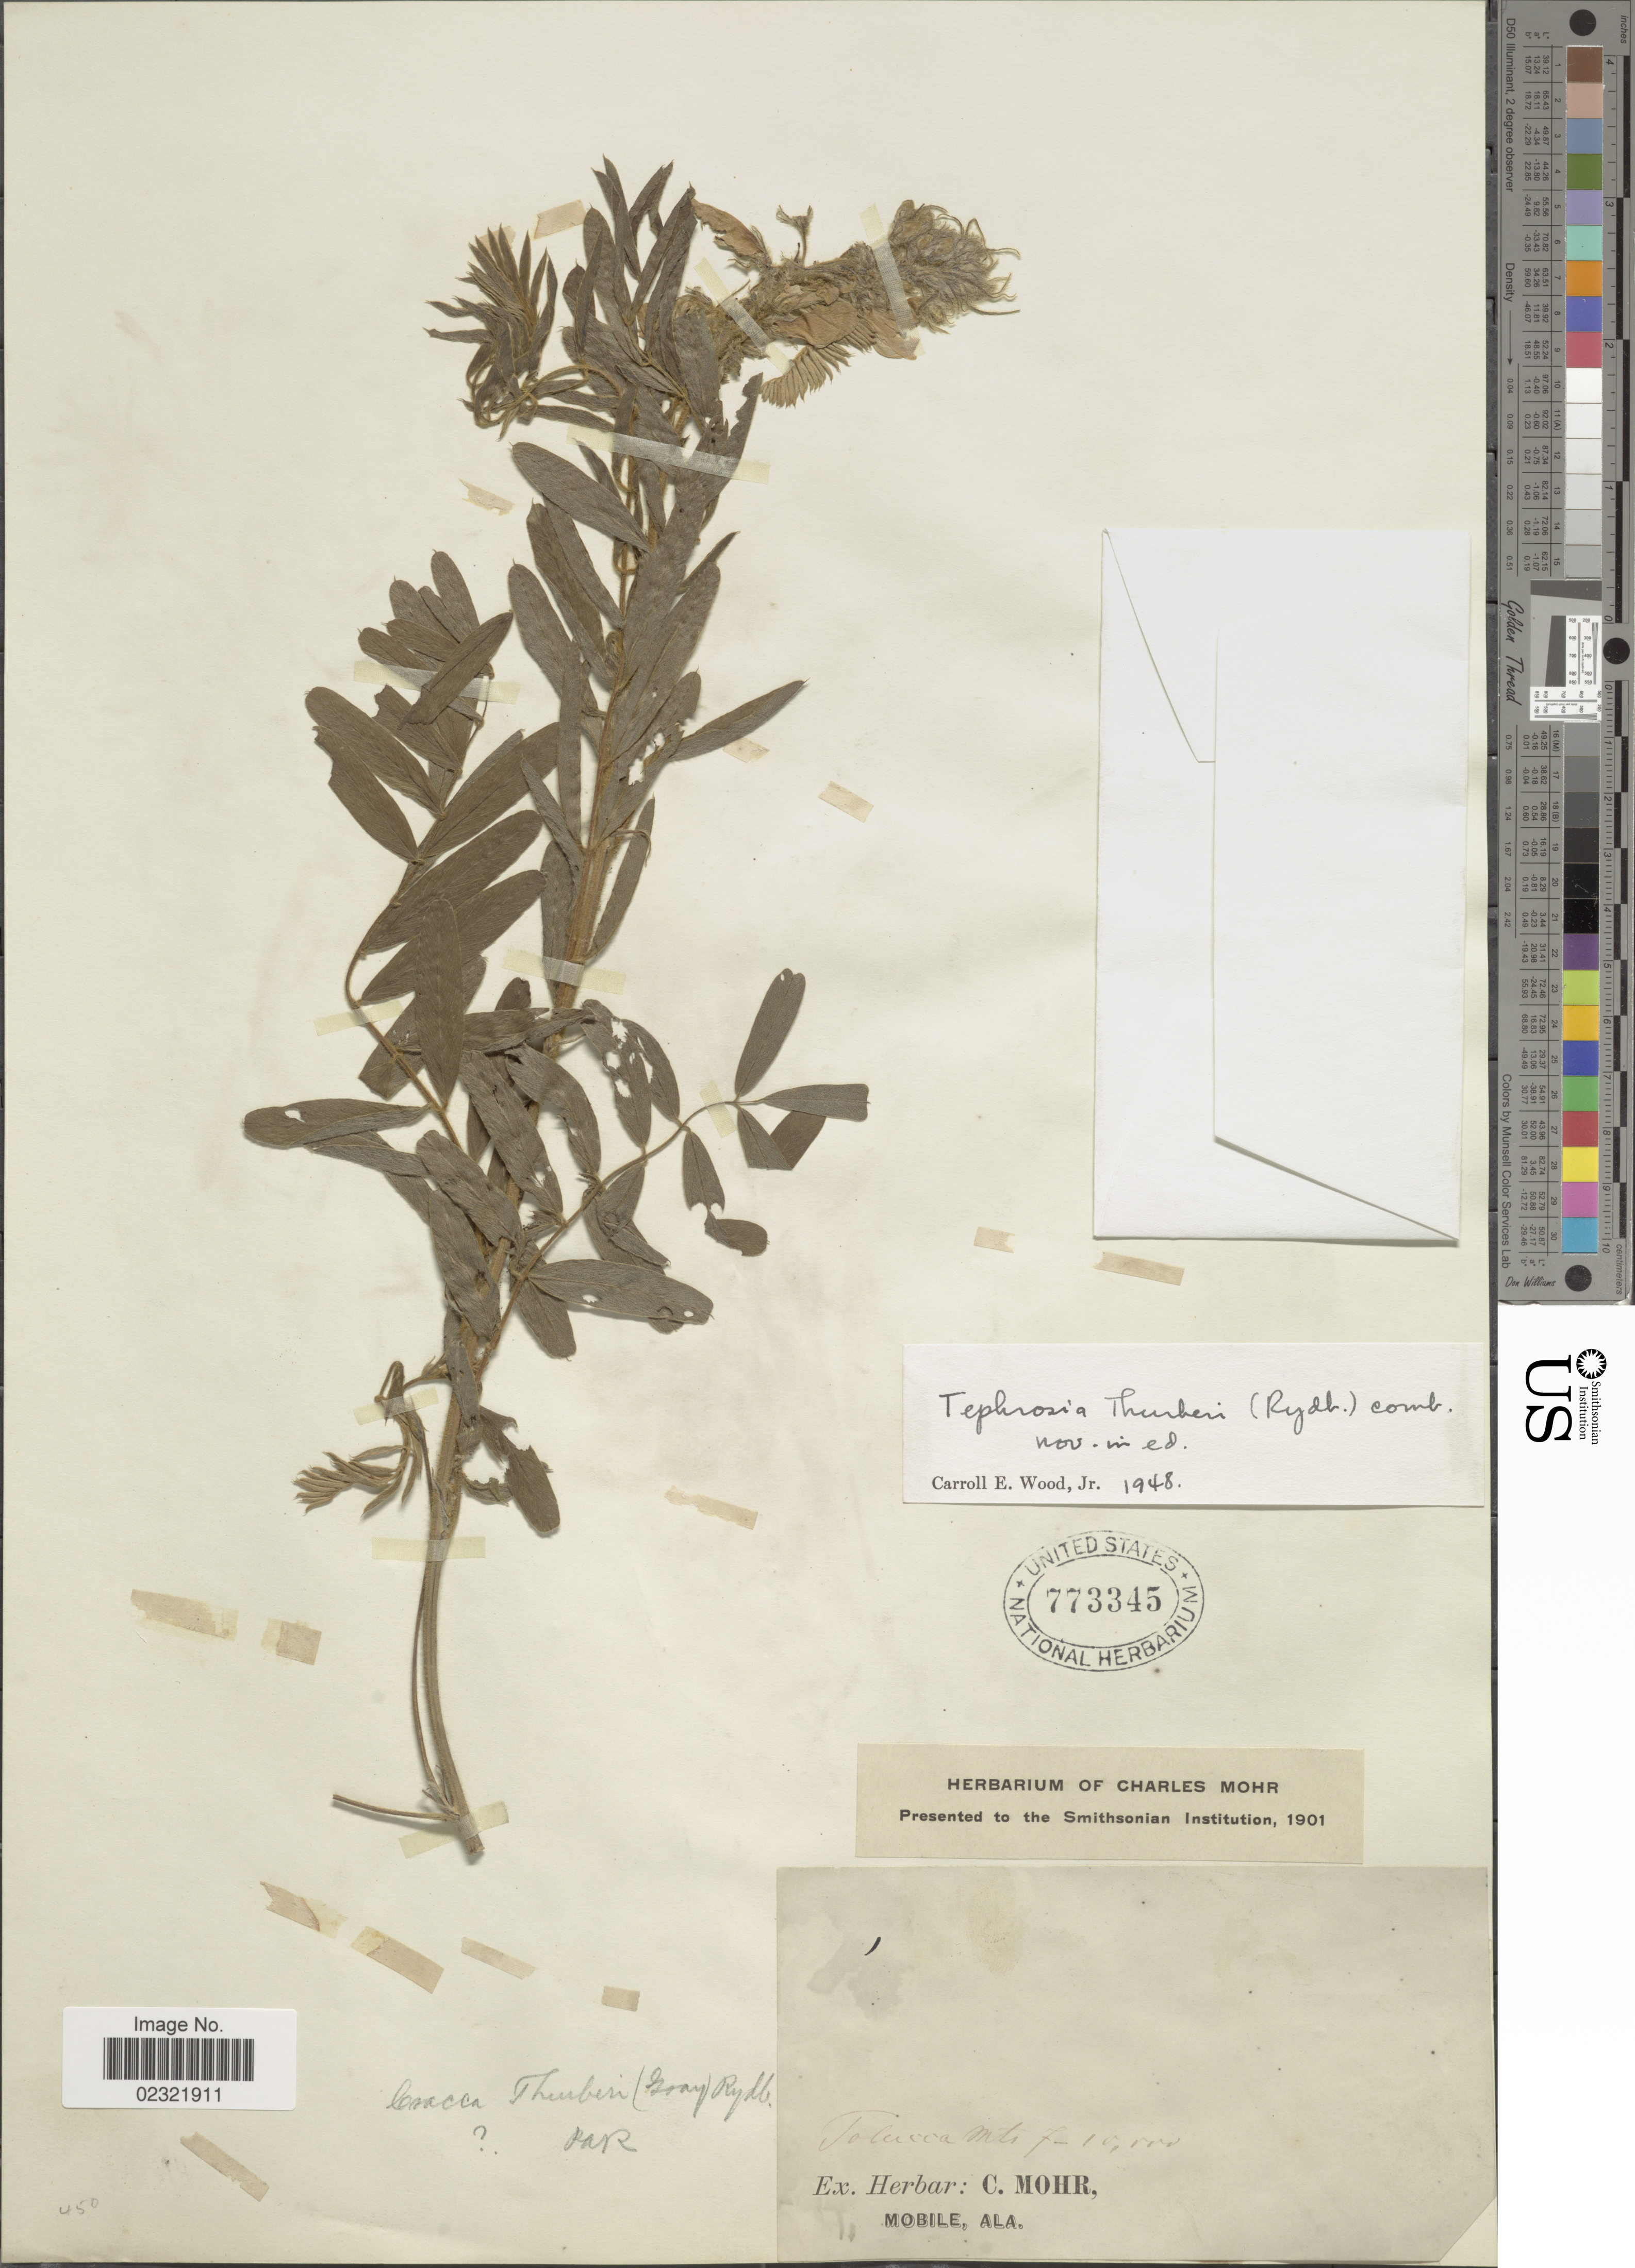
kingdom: Plantae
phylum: Tracheophyta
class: Magnoliopsida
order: Fabales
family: Fabaceae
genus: Tephrosia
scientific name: Tephrosia thurberi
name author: (Rydb.) C.E. Wood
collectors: ex herb. C. Mohr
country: Mexico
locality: Toluca Mt.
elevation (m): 2134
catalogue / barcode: US 773345